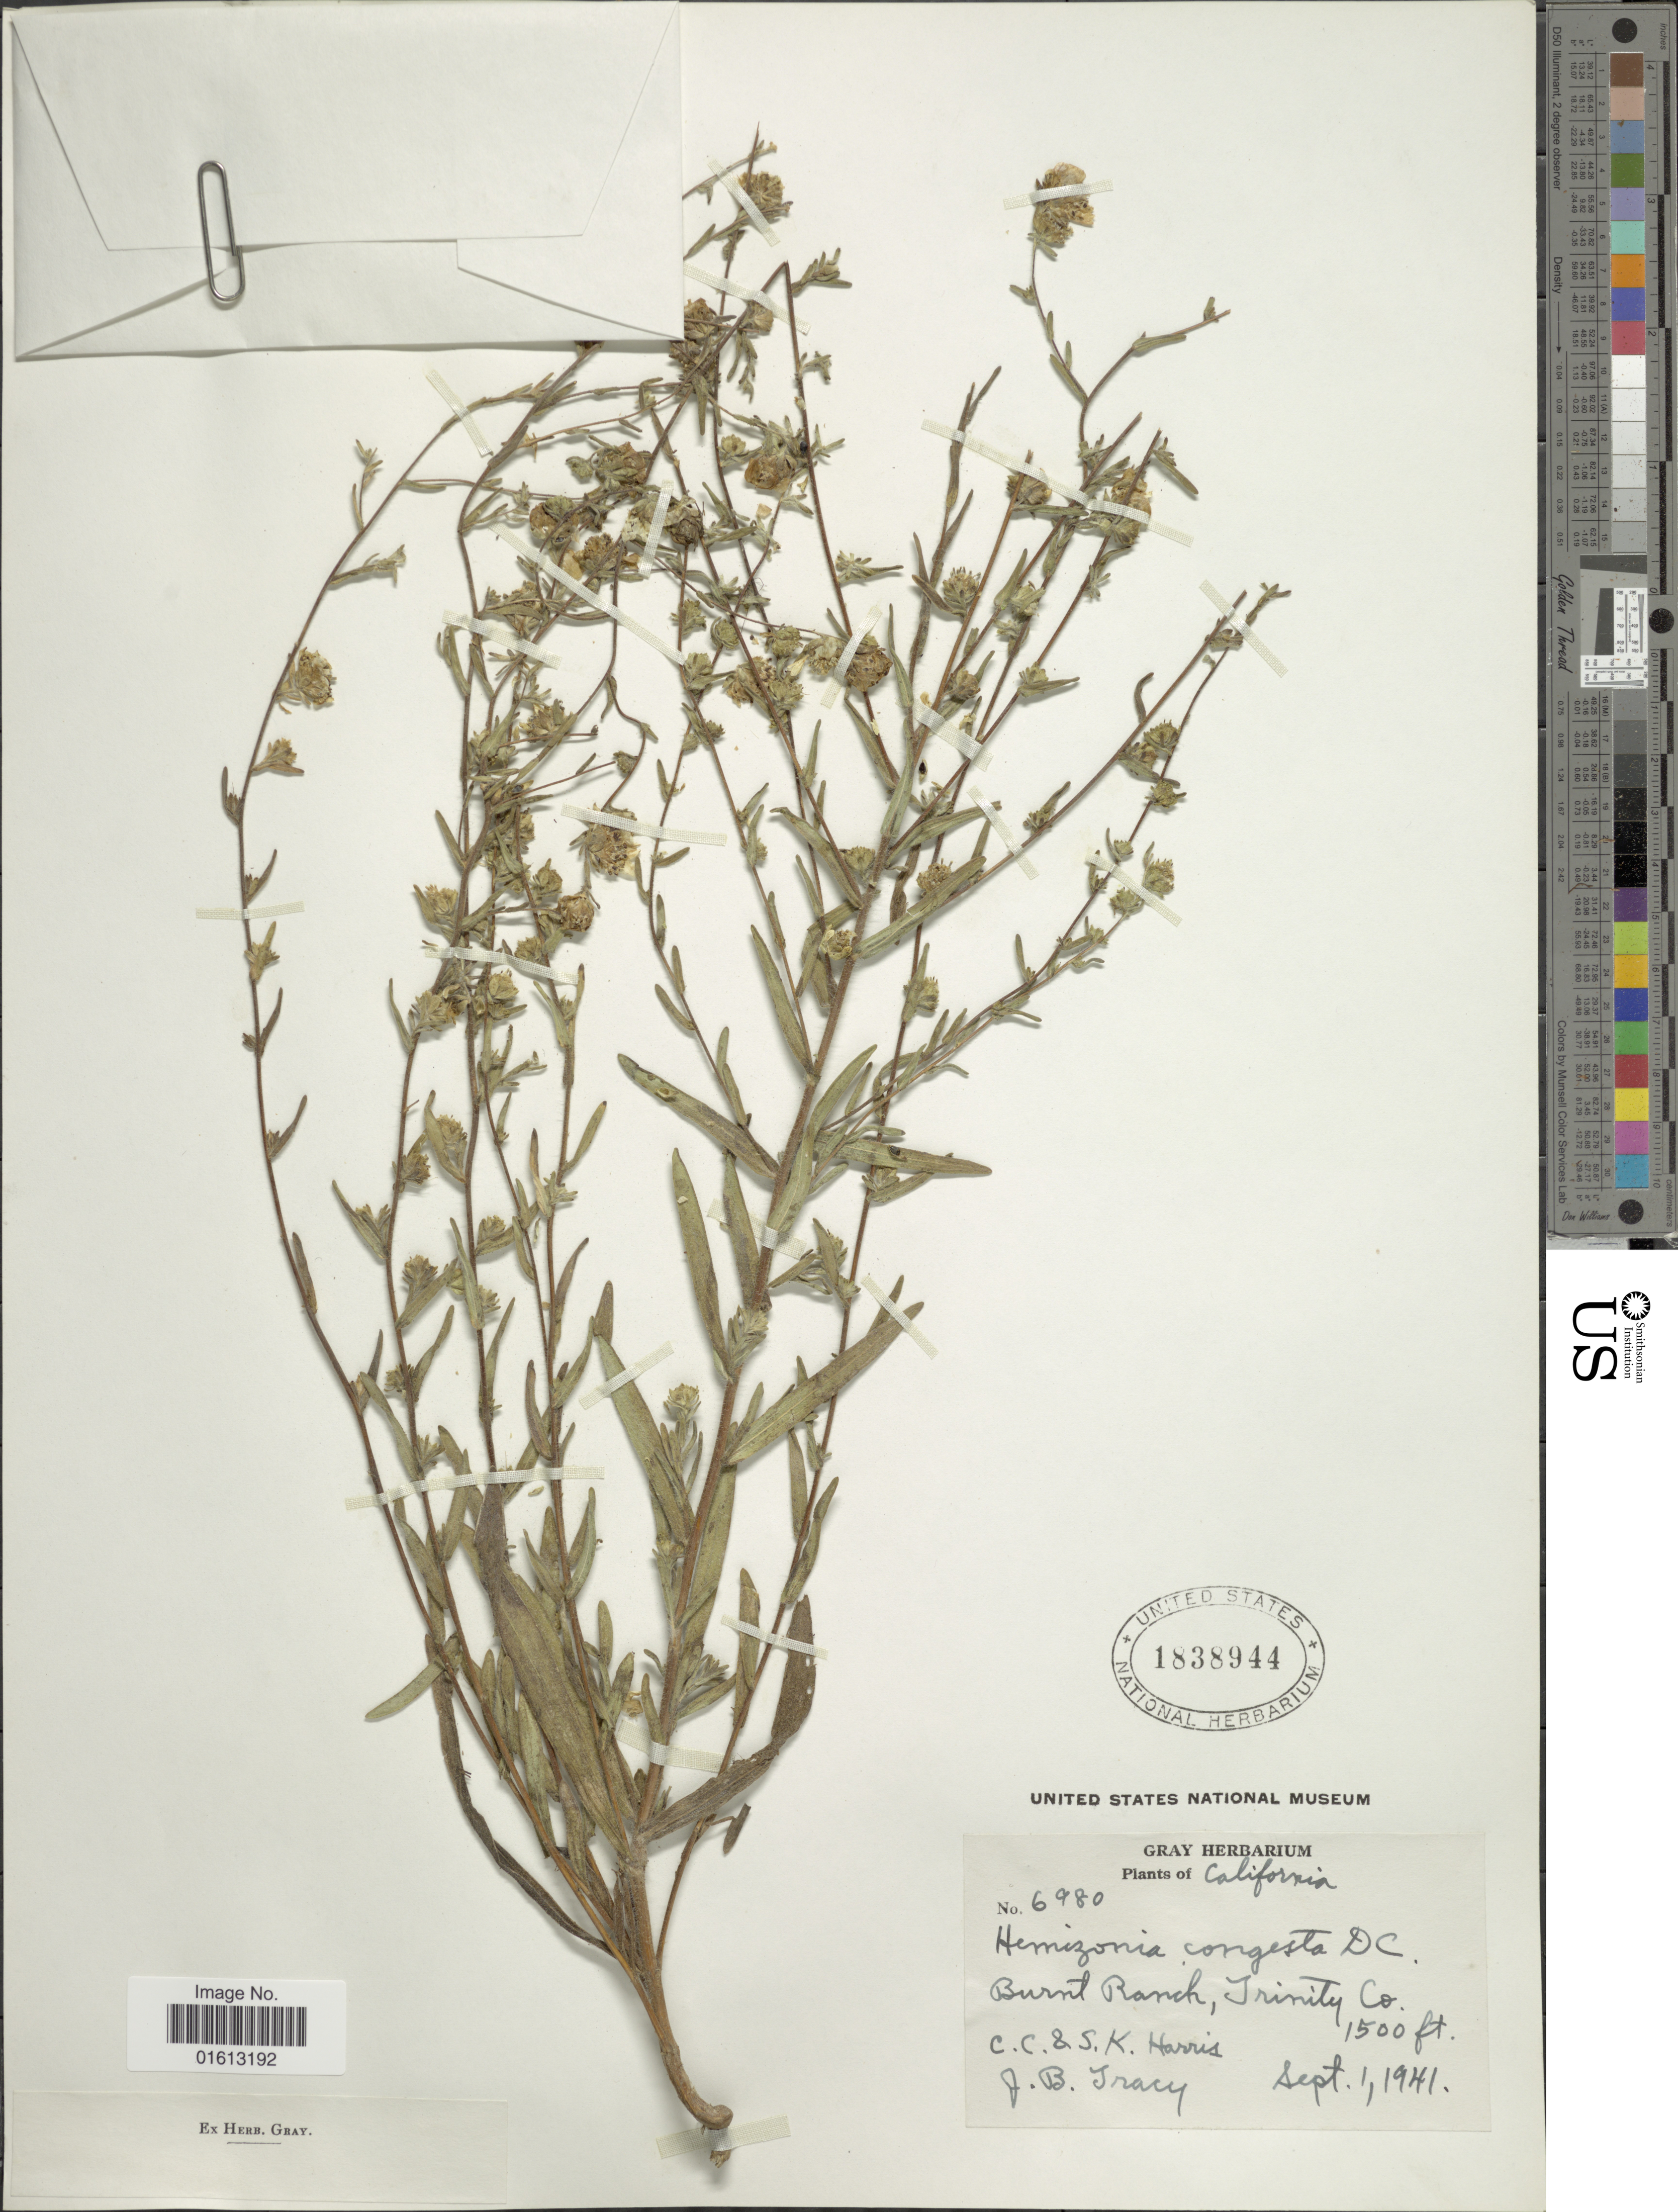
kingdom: Plantae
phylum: Tracheophyta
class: Magnoliopsida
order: Asterales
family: Asteraceae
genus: Hemizonia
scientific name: Hemizonia congesta subsp. congesta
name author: DC.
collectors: C. C. Harris, S. K. Harris & J. Tracy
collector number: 6980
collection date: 1941-09-01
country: United States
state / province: California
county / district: Trinity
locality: Burnt Ranch, Trinity Co.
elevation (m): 457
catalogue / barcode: US 1838944